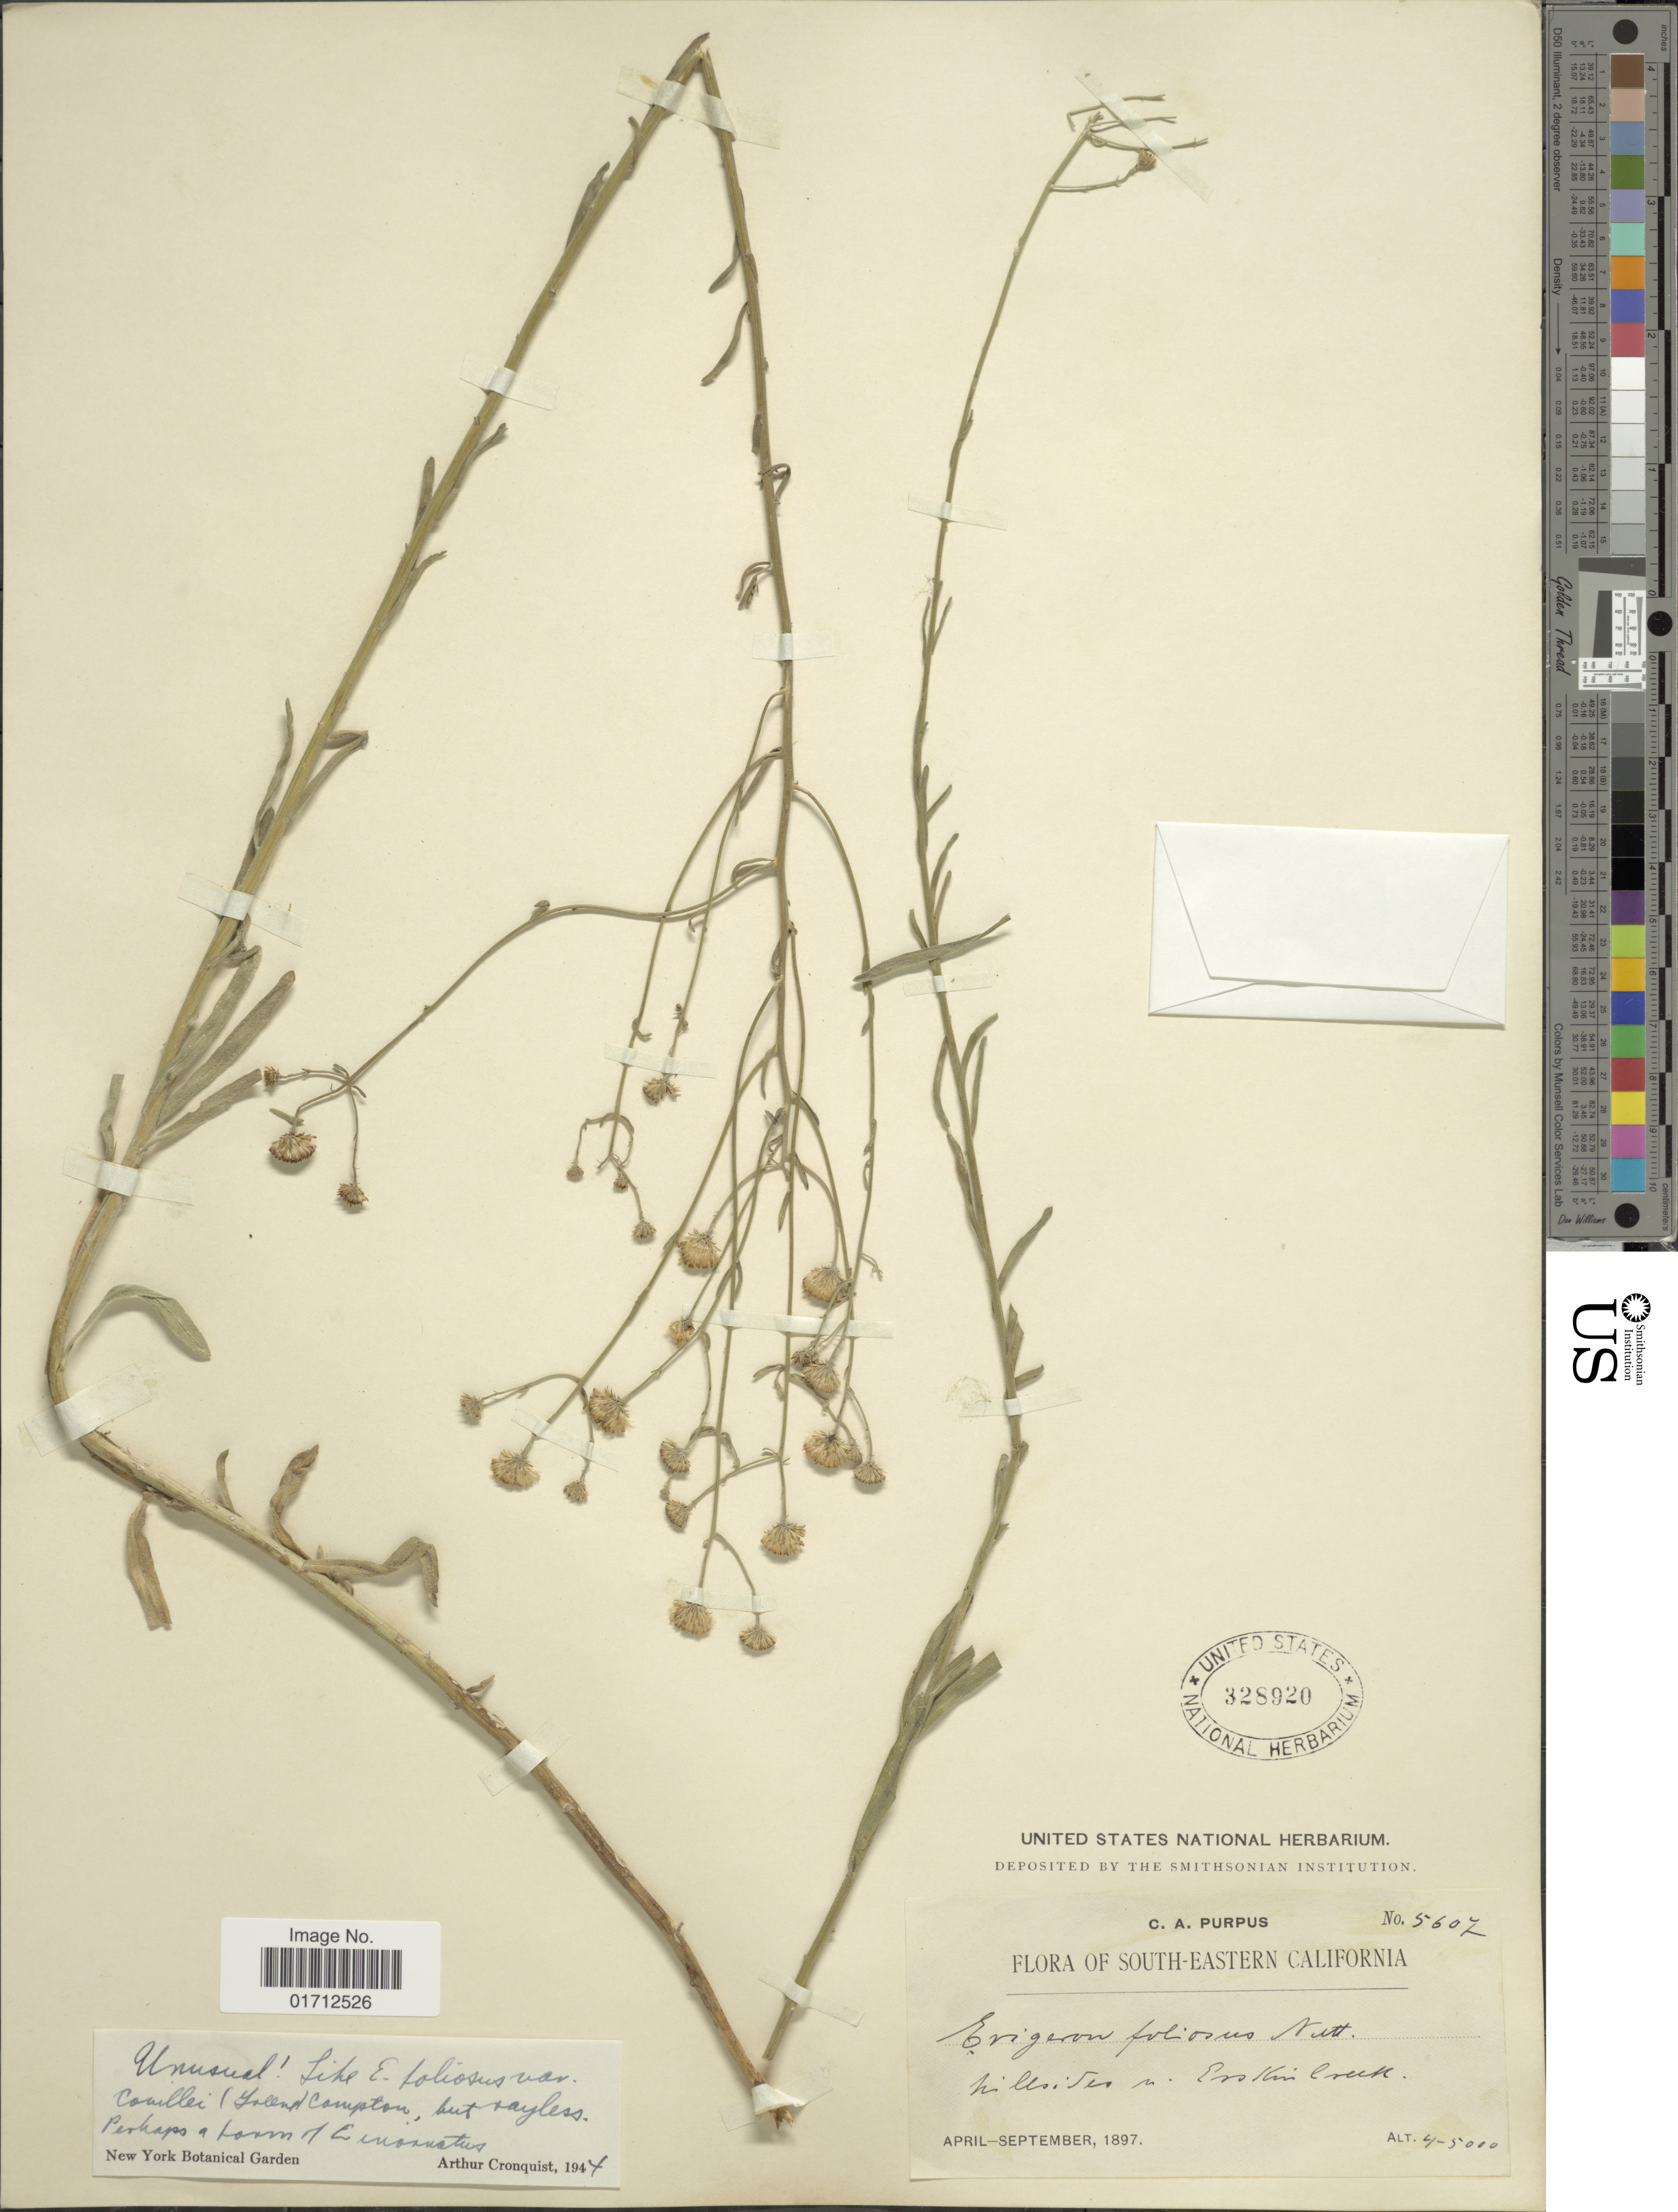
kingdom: Plantae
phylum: Tracheophyta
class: Magnoliopsida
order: Asterales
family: Asteraceae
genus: Erigeron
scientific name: Erigeron foliosus var. covillei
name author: Nutt.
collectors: C. A. Purpus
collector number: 5607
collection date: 1897-04/1897-09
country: United States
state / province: California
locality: South-eastern California, hillsides in Erskine Creek.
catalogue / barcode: US 328920